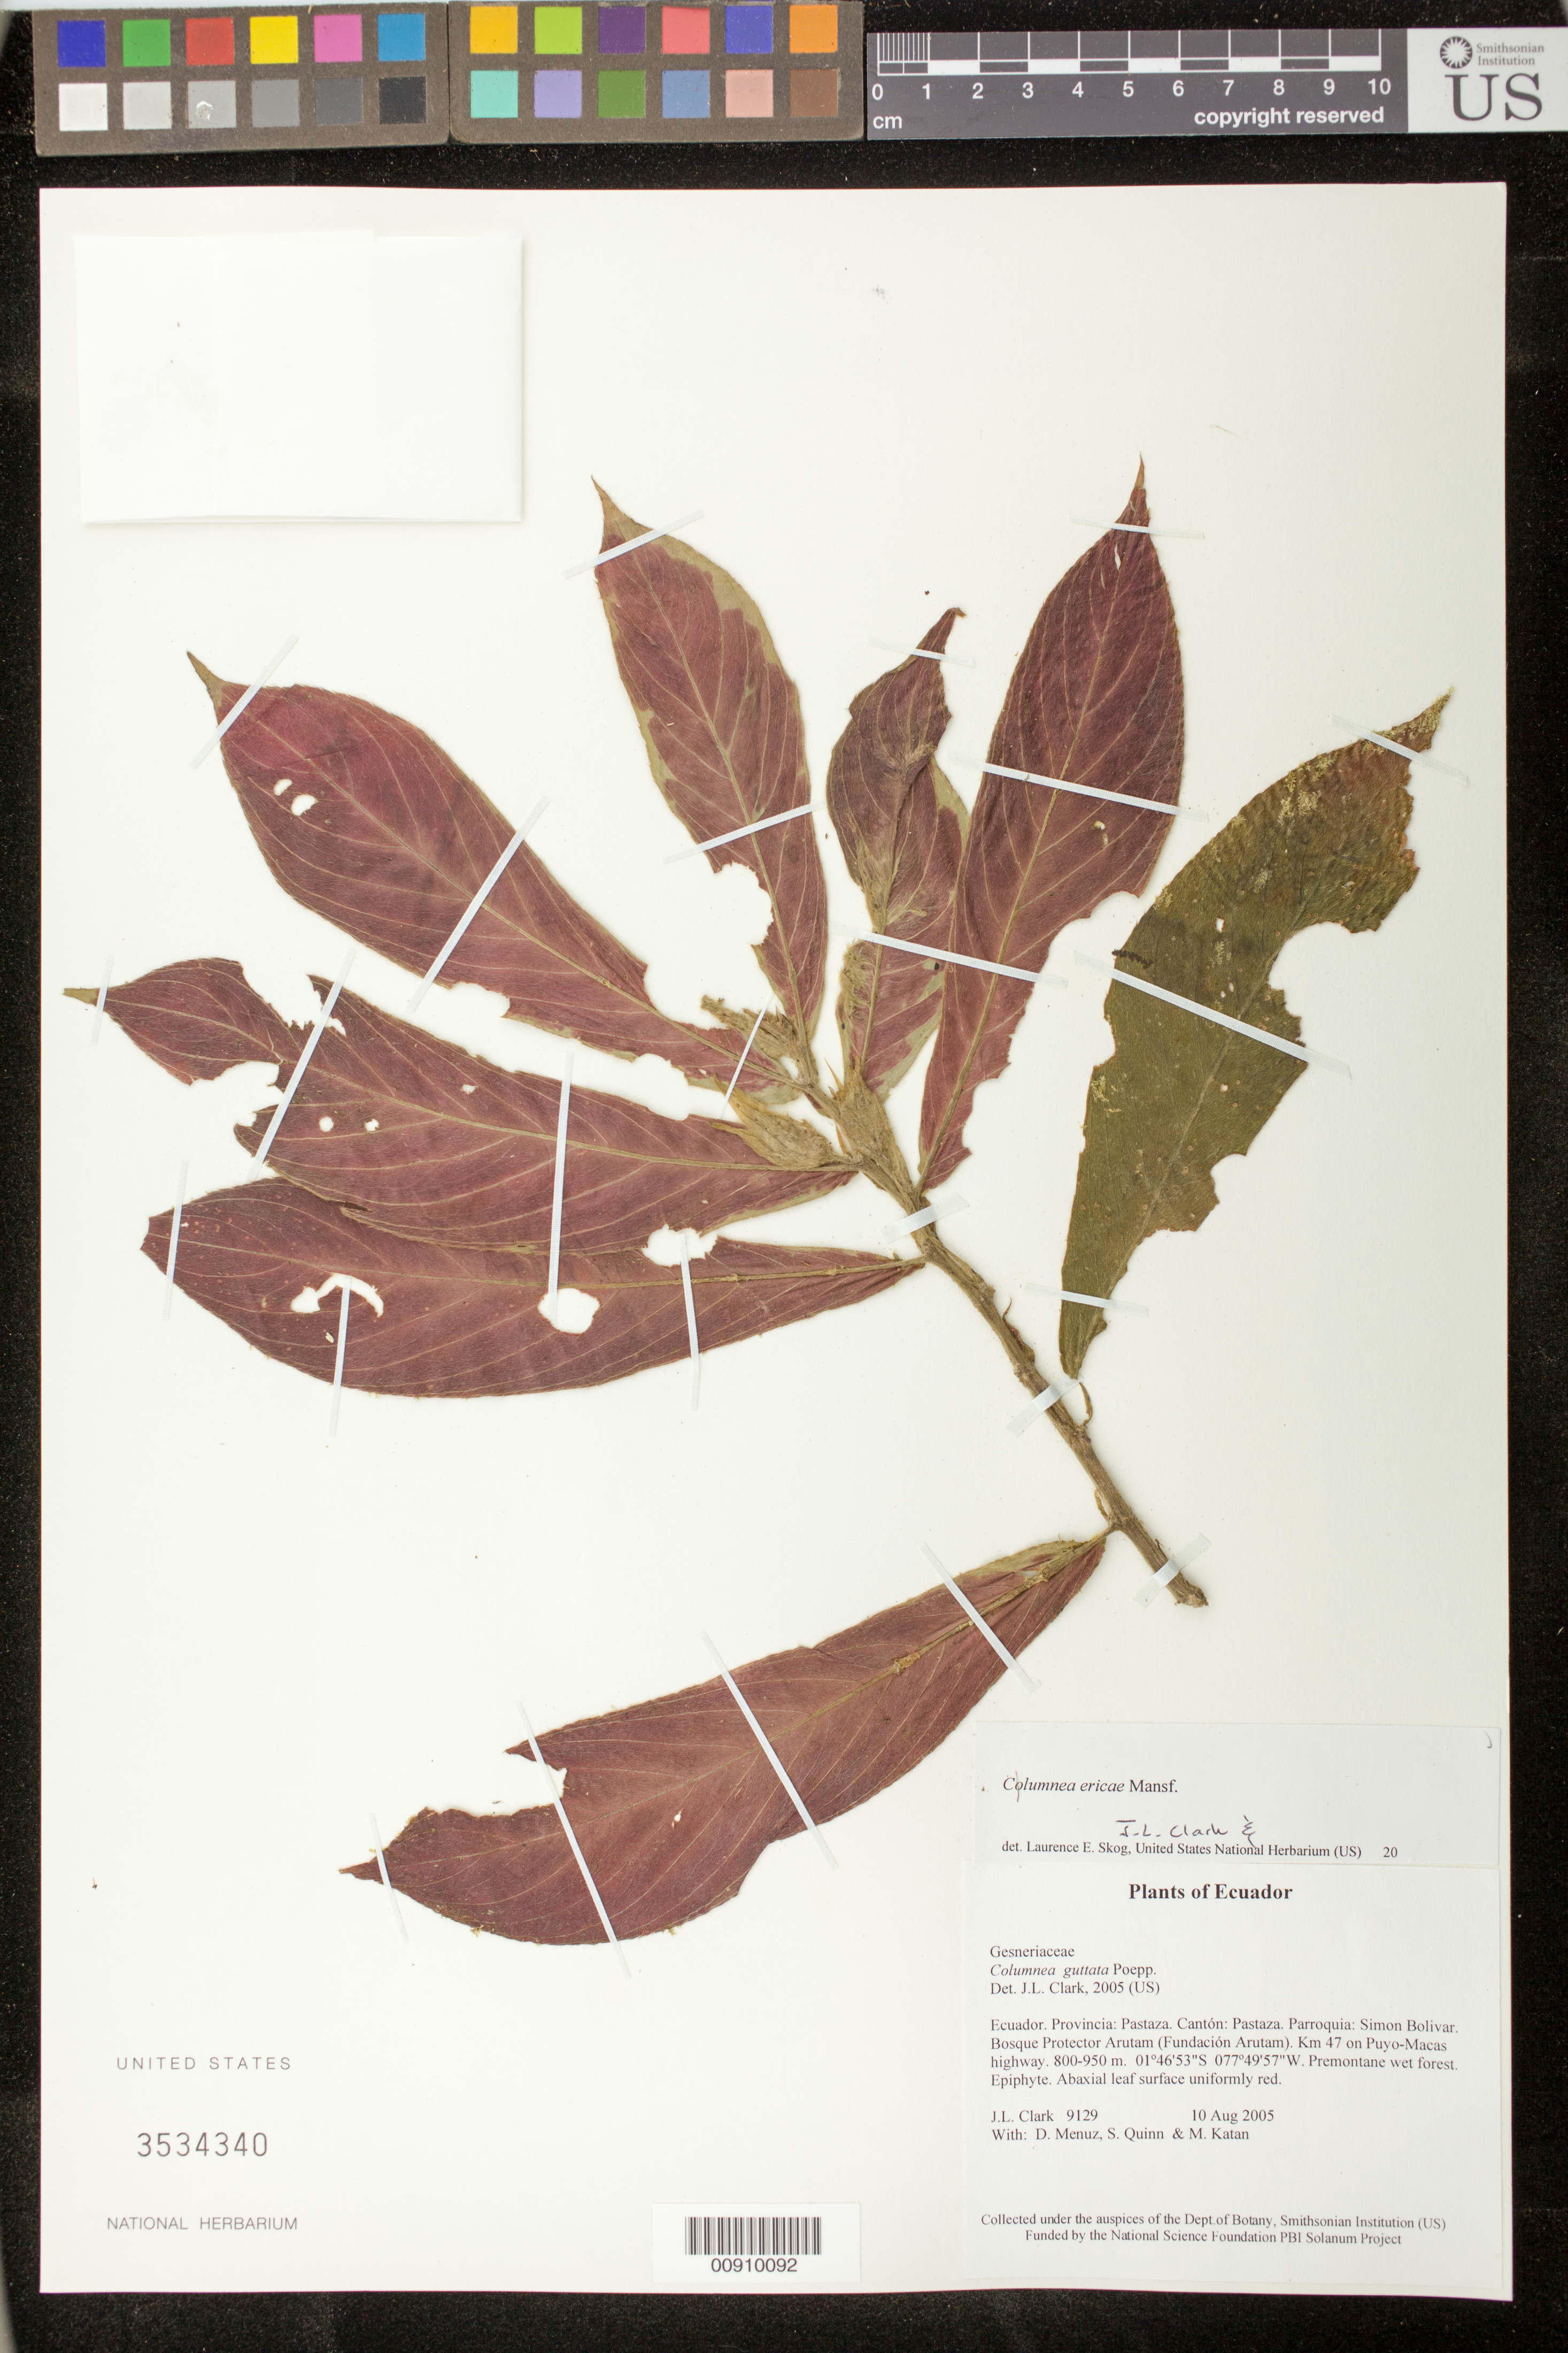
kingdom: Plantae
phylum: Tracheophyta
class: Magnoliopsida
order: Lamiales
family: Gesneriaceae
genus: Columnea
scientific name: Columnea ericae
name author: Mansf.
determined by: Clark, J. L.; Skog, Laurence E.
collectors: J. L. Clark, D. Menuz, S. Quinn & M. Katan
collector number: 9129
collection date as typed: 10 Aug 2005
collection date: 2005-08-10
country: Ecuador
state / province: Pastaza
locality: Pastaza. Parroquia: Simon Bolivar. Bosque Protector Arutam (Fundación Arutam). Km 47 on Puyo-Macas highway.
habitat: Premontane wet forest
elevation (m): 800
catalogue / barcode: US 3534340